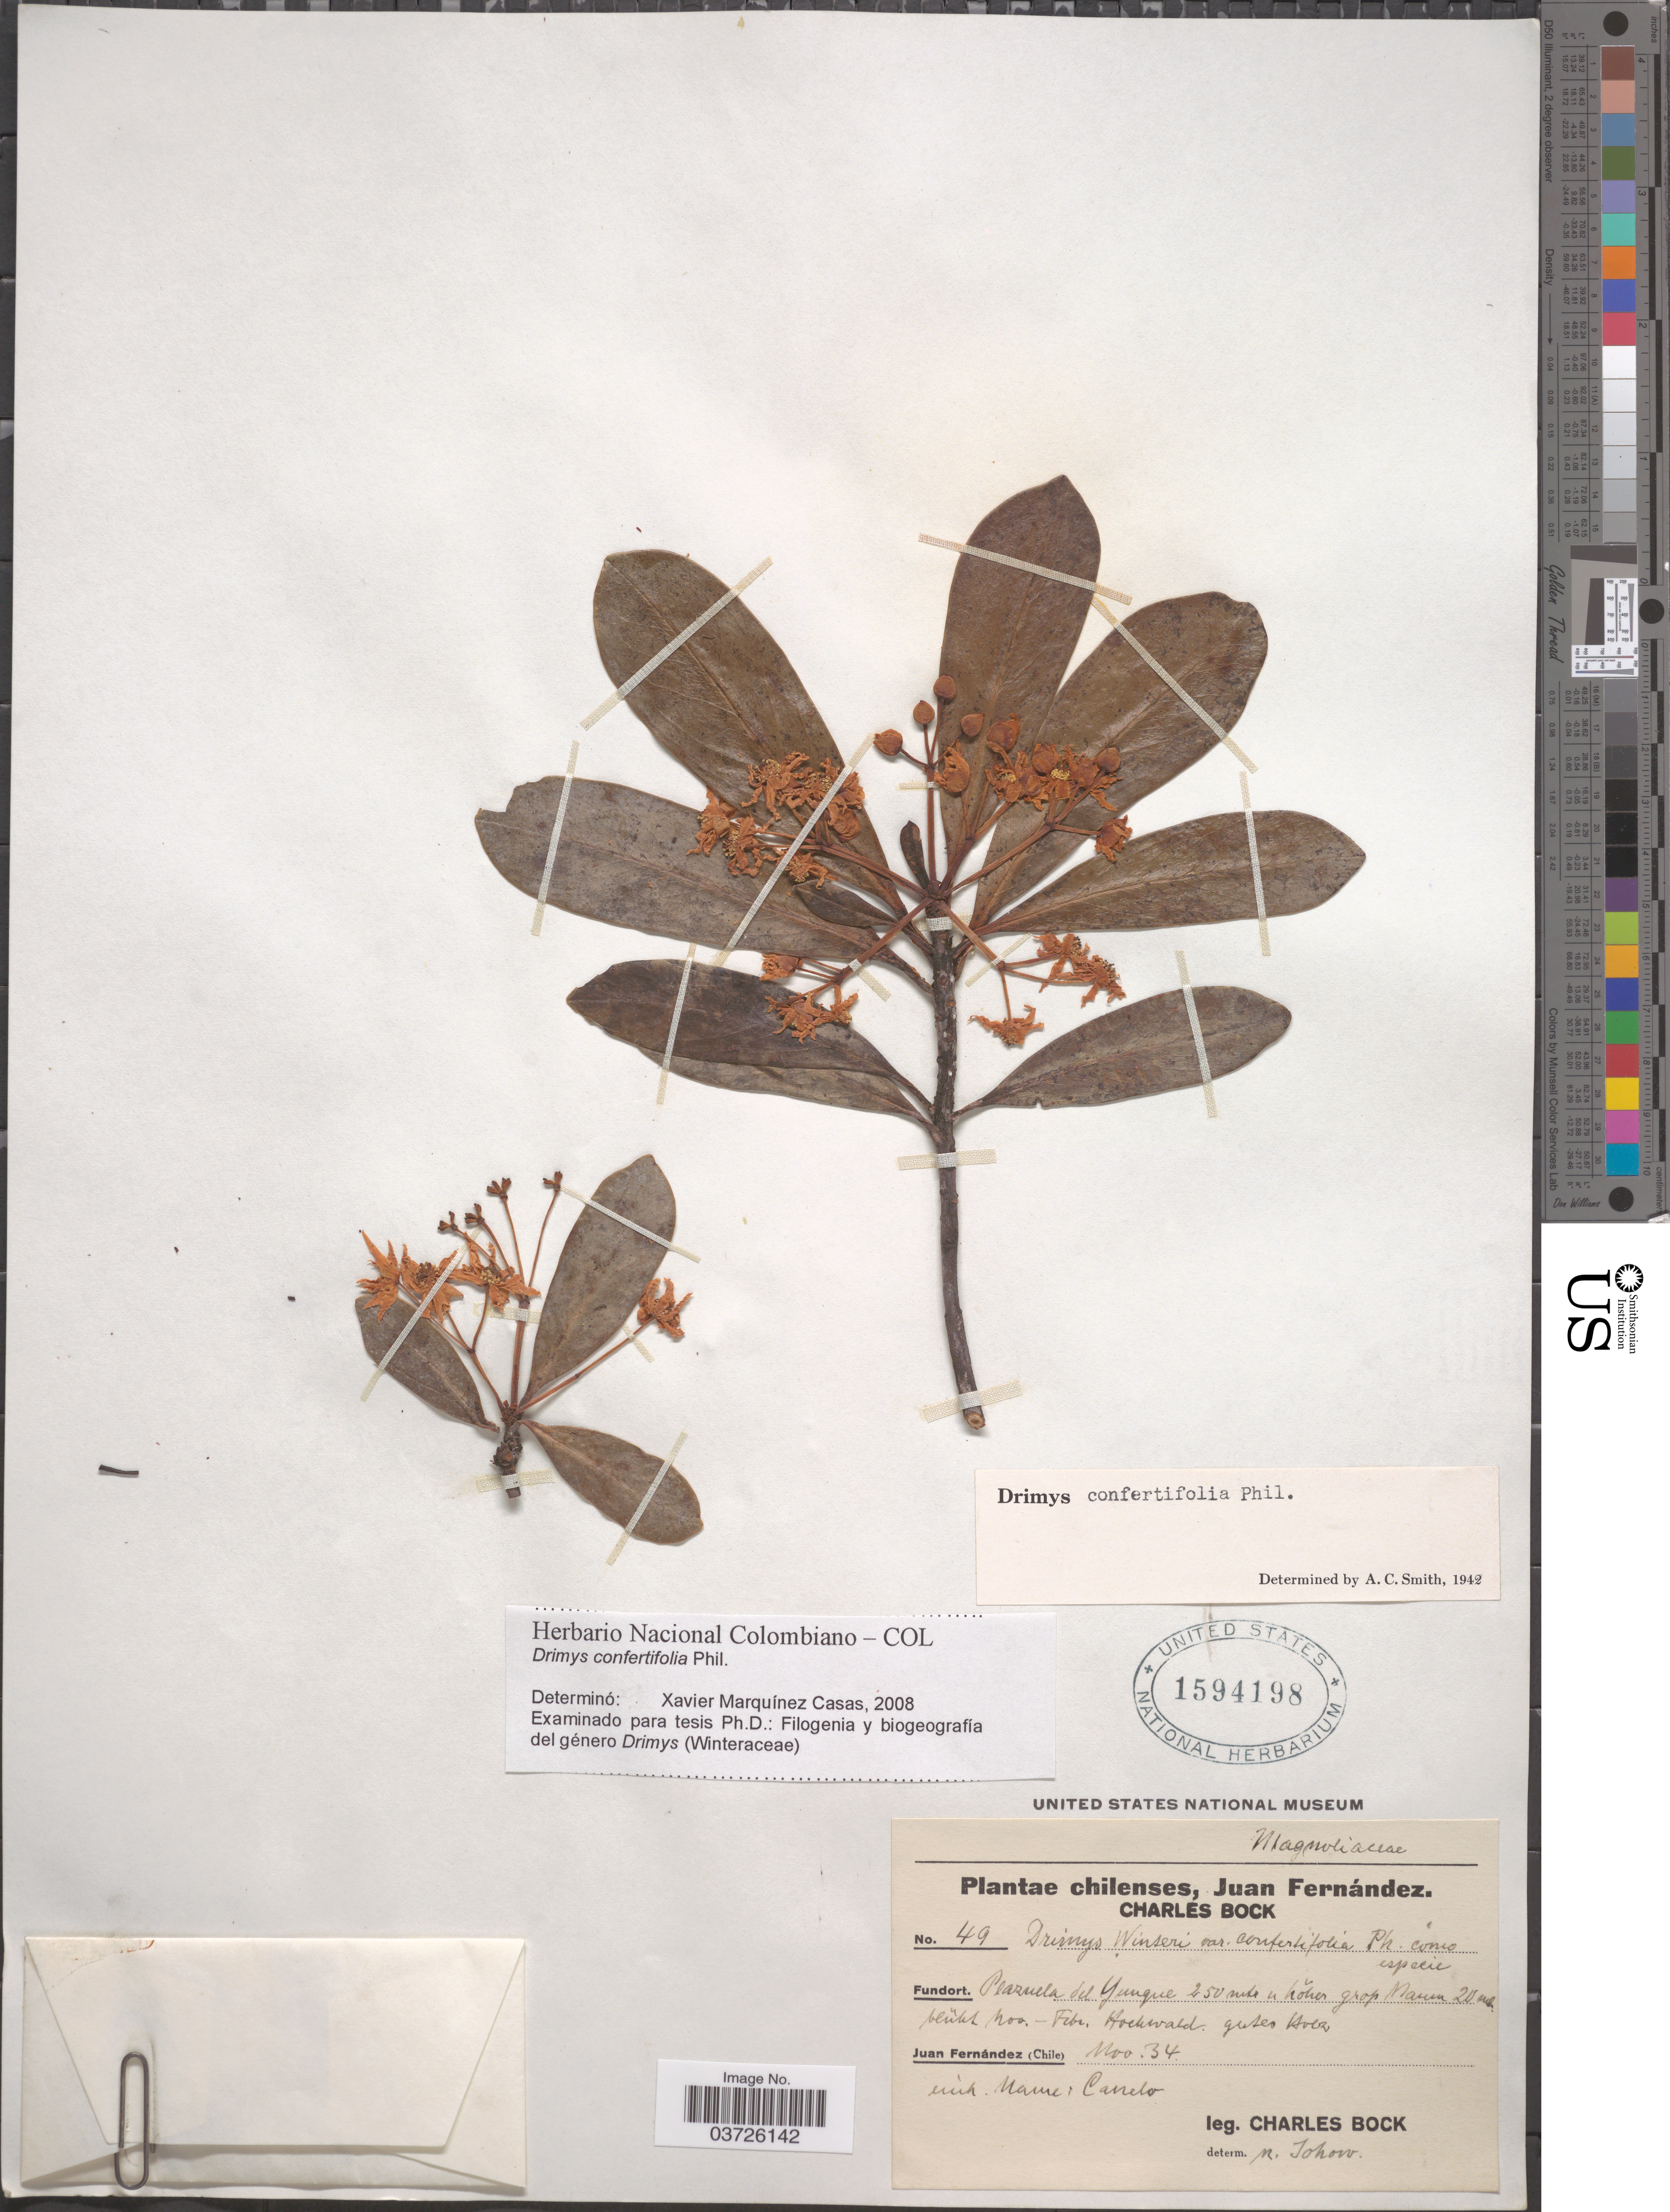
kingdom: Plantae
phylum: Tracheophyta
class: Magnoliopsida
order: Canellales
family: Winteraceae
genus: Drimys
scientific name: Drimys confertifolia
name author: Phil.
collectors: C. Bock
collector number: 49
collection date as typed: Transcribed d/m/y: /11/34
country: Chile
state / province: Valparaíso (V)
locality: Juan Fernandez. Plazuela del Yunque. 250 mtr u hôher gross Llaima 20 mtr.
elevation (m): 250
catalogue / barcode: US 1594198